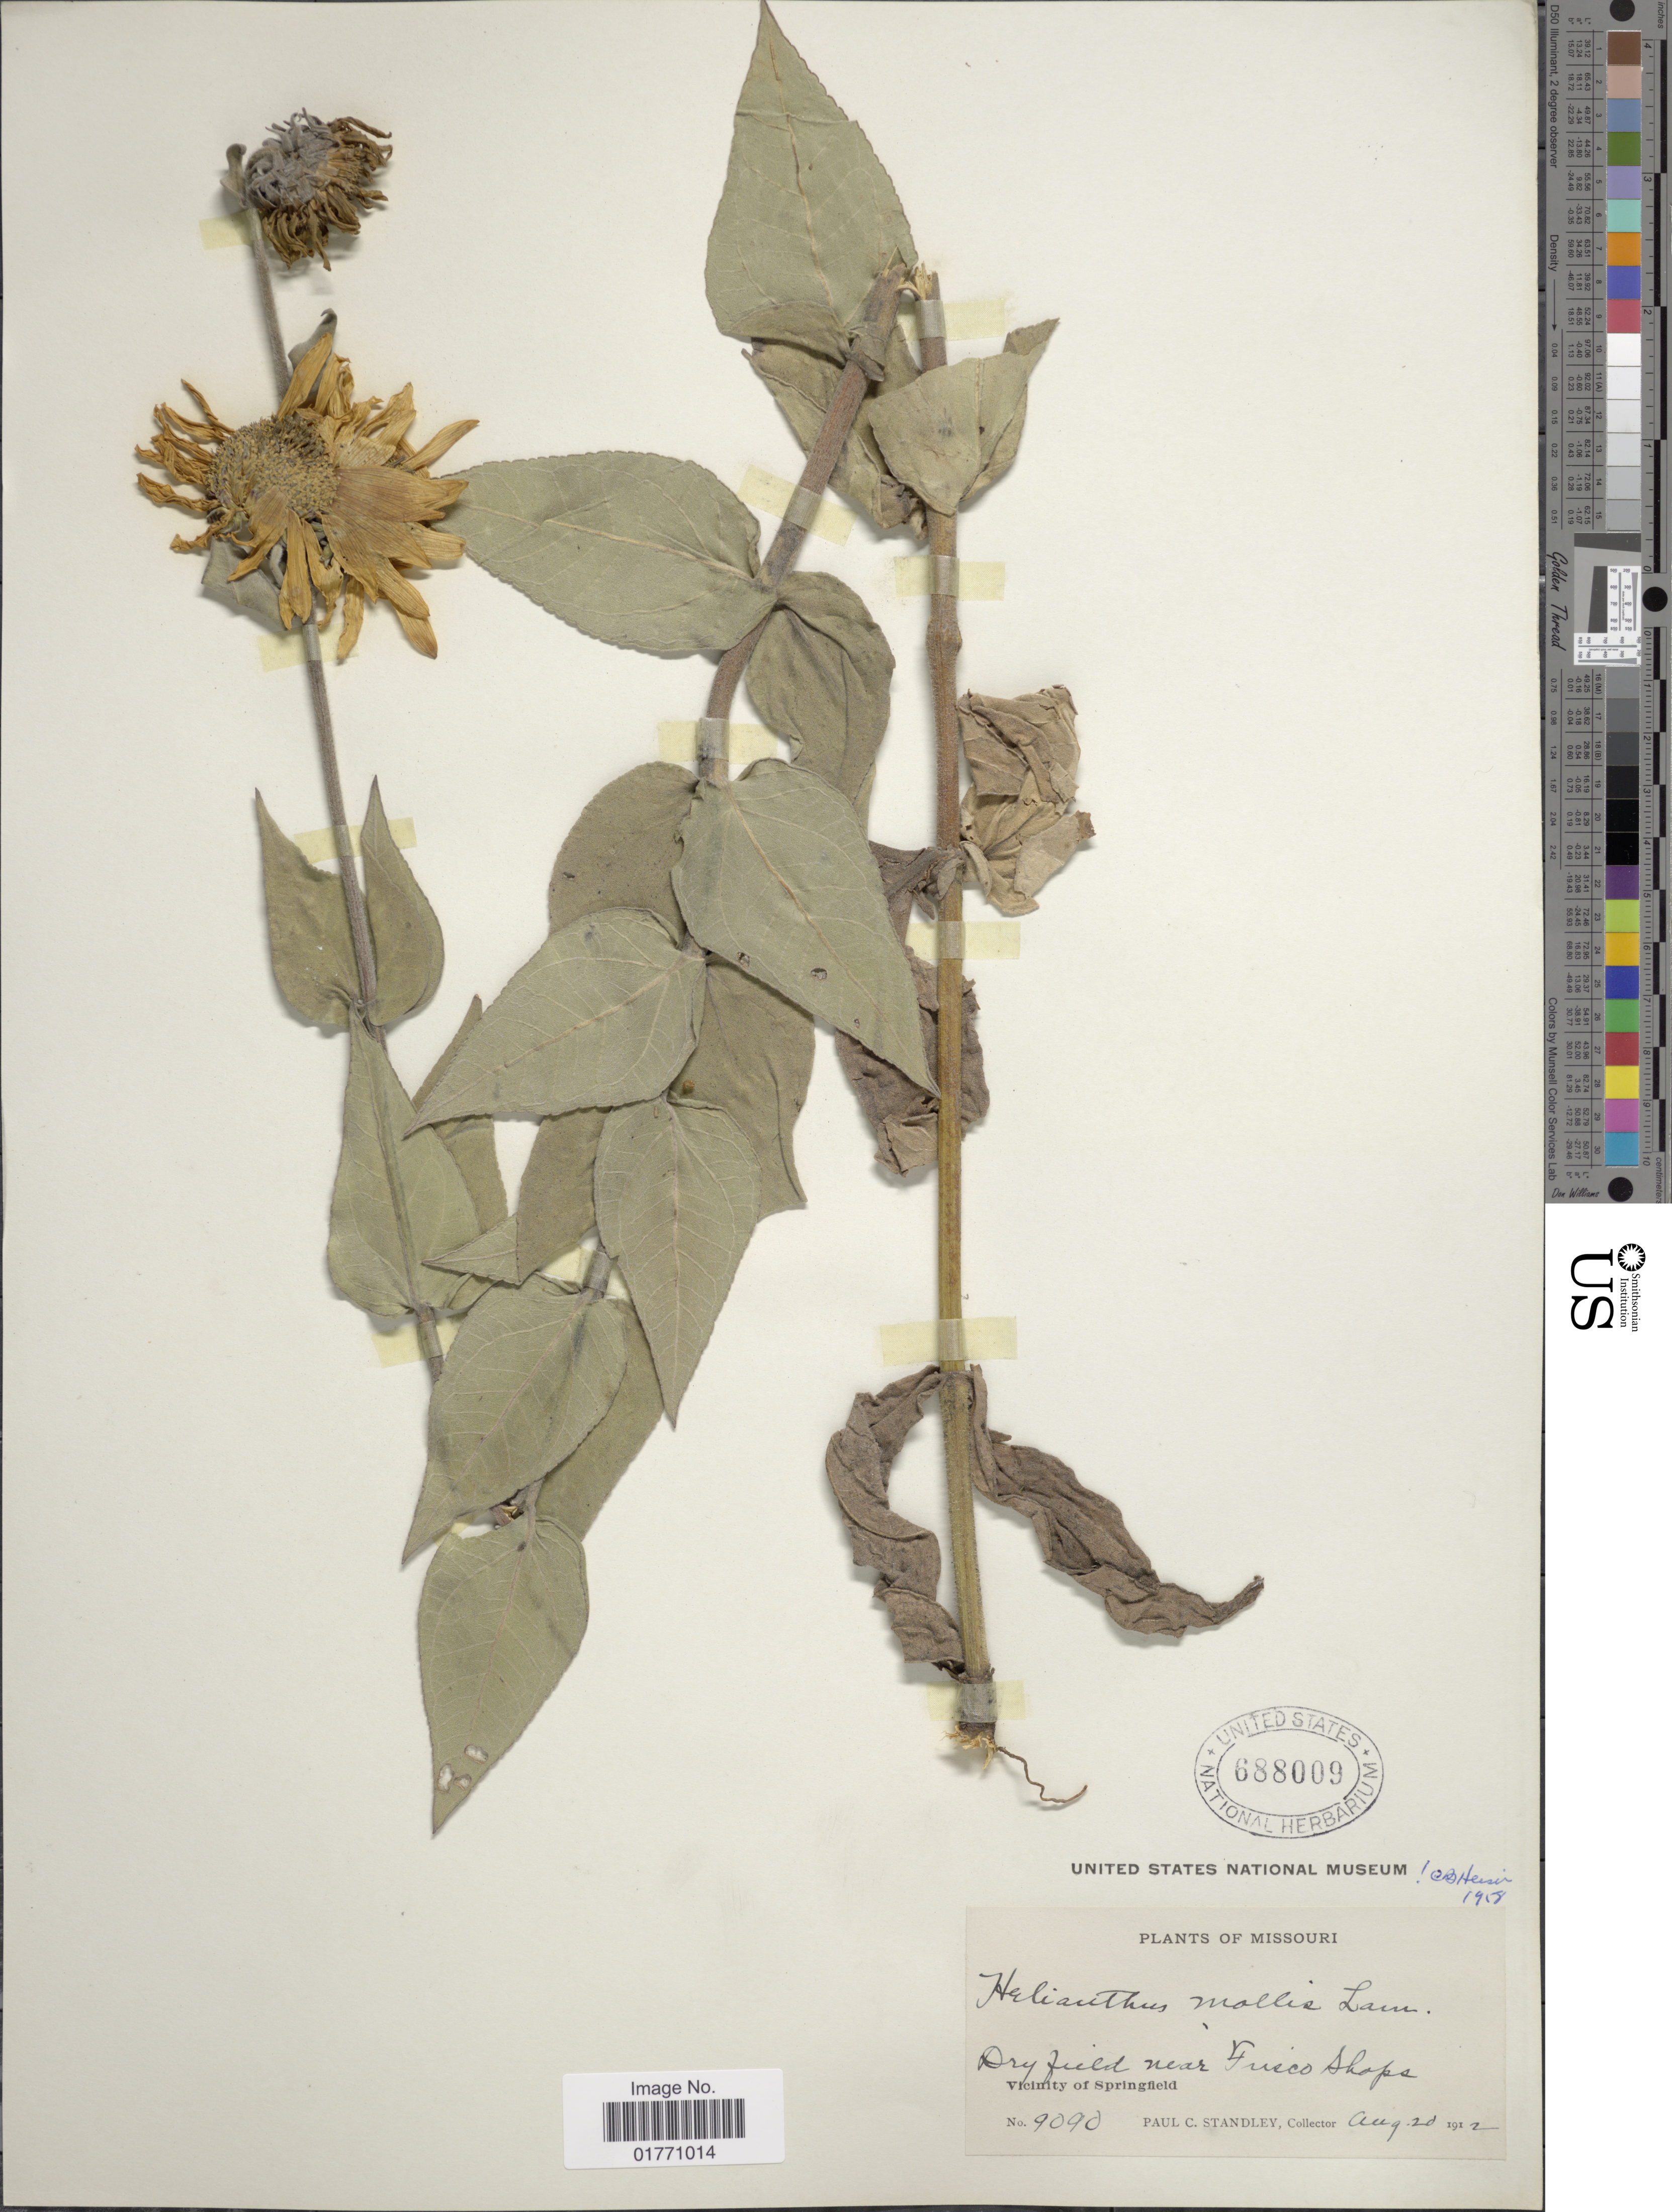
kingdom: Plantae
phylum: Tracheophyta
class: Magnoliopsida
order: Asterales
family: Asteraceae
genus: Helianthus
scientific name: Helianthus mollis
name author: Lam.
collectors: P. C. Standley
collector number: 9090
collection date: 1912-08-20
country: United States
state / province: Missouri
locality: Dry field near Frisco shops, vicinity of Springfield.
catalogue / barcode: US 688009